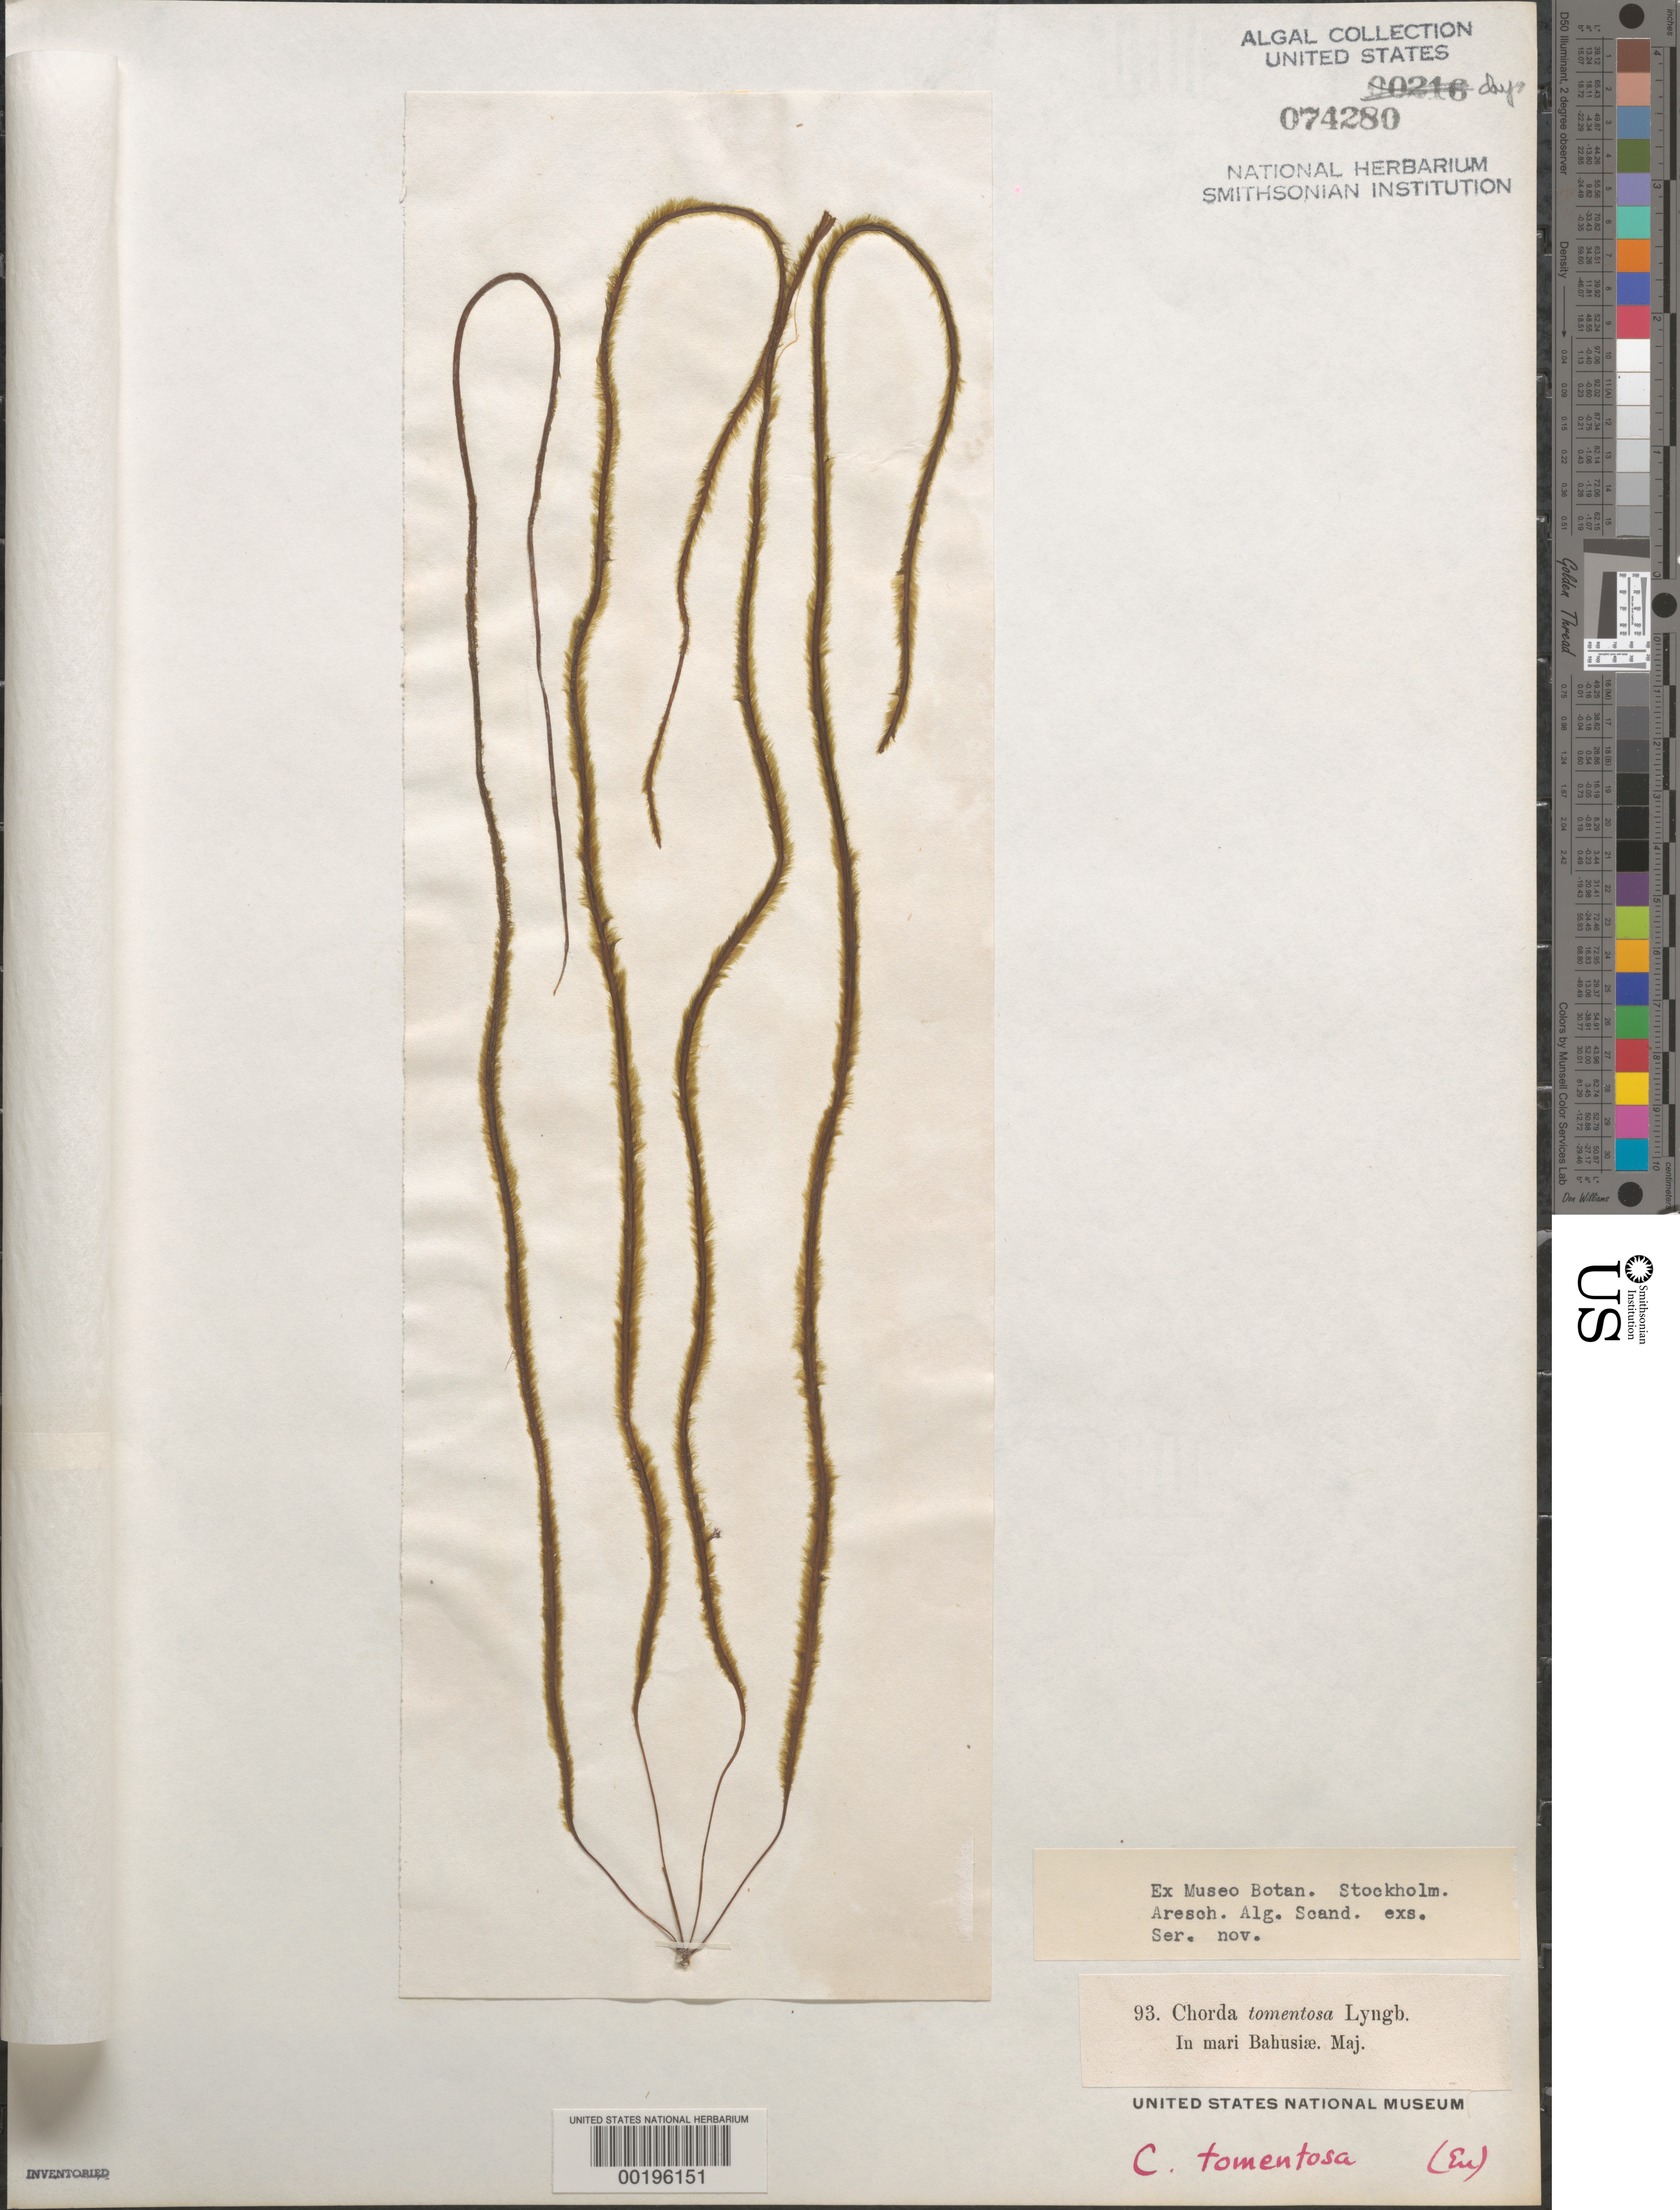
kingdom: Chromista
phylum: Ochrophyta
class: Phaeophyceae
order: Tilopteridales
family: Halosiphonaceae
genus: Halosiphon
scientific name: Halosiphon tomentosus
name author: (Lyngb.) Jaasund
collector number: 93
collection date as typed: May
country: Sweden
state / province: Västra Götaland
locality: Bohus Bay (Mari Bahusiae)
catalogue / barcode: US 74280